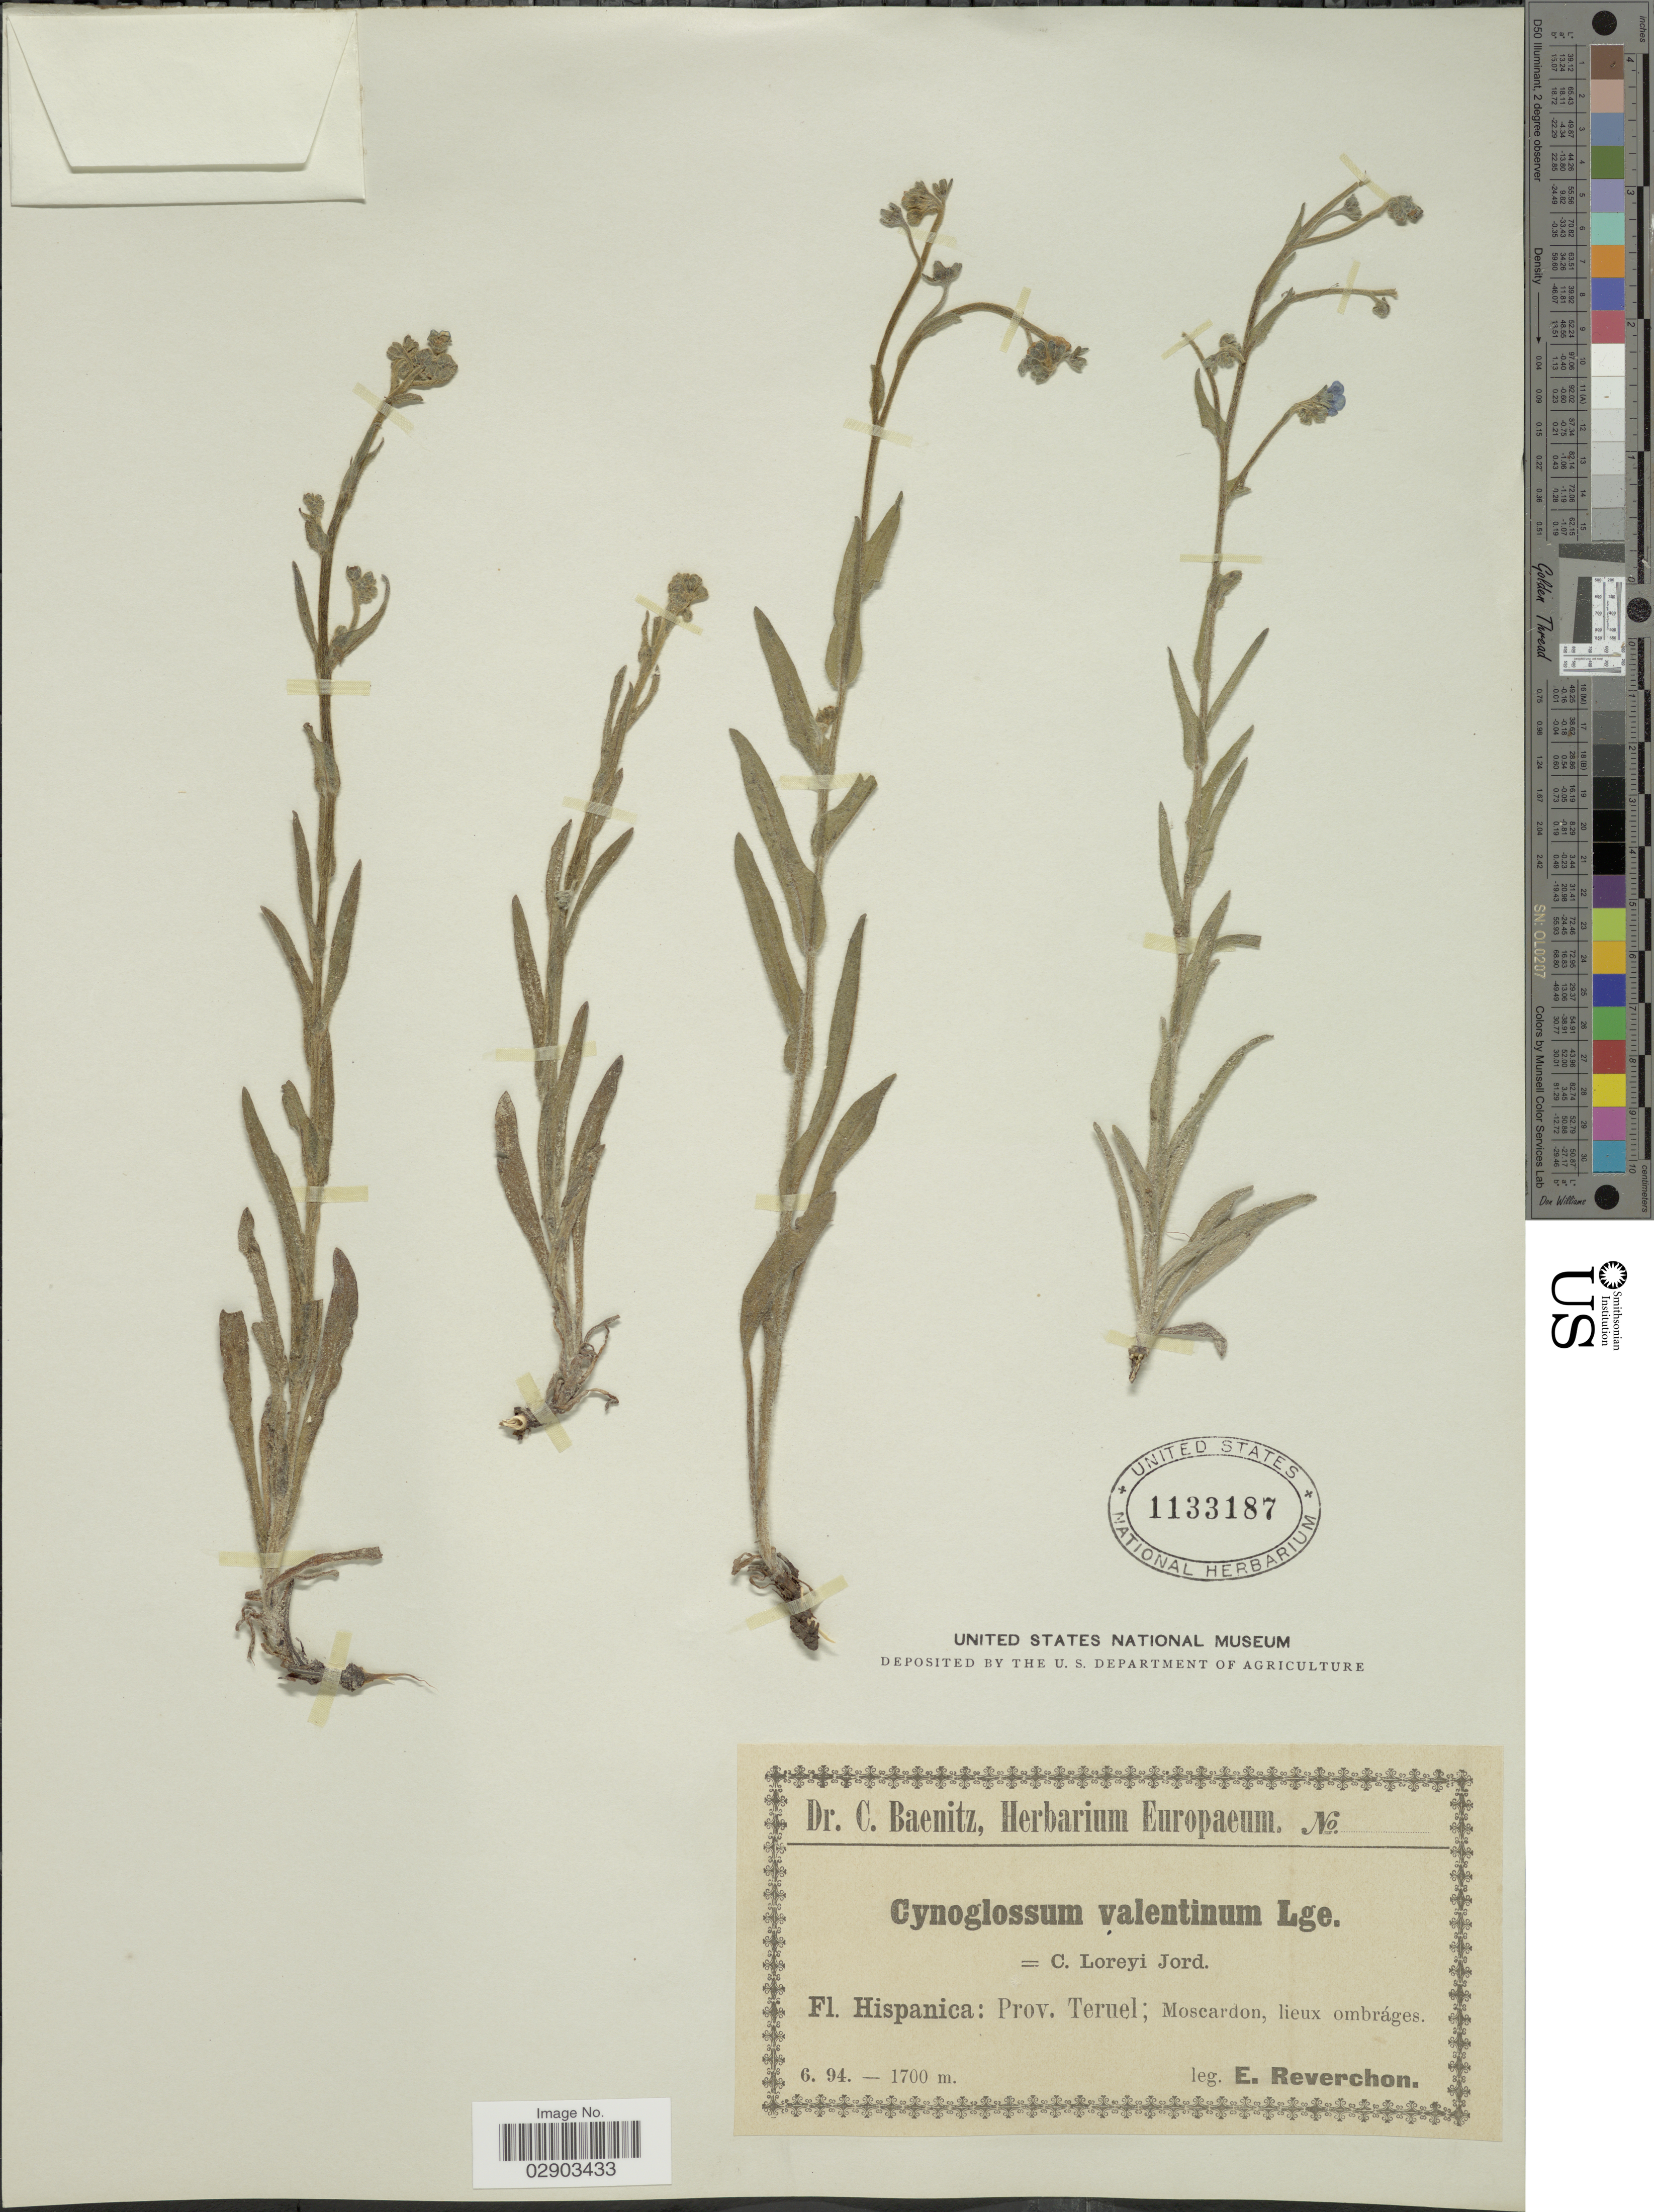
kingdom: Plantae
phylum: Tracheophyta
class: Magnoliopsida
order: Boraginales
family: Boraginaceae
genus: Cynoglossum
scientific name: Cynoglossum valentinum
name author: Lag.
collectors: E. Reverchon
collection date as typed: Transcribed d/m/y: /6/94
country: Spain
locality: Prov. Teruel; Moscardon.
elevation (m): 1700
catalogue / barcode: US 1133187